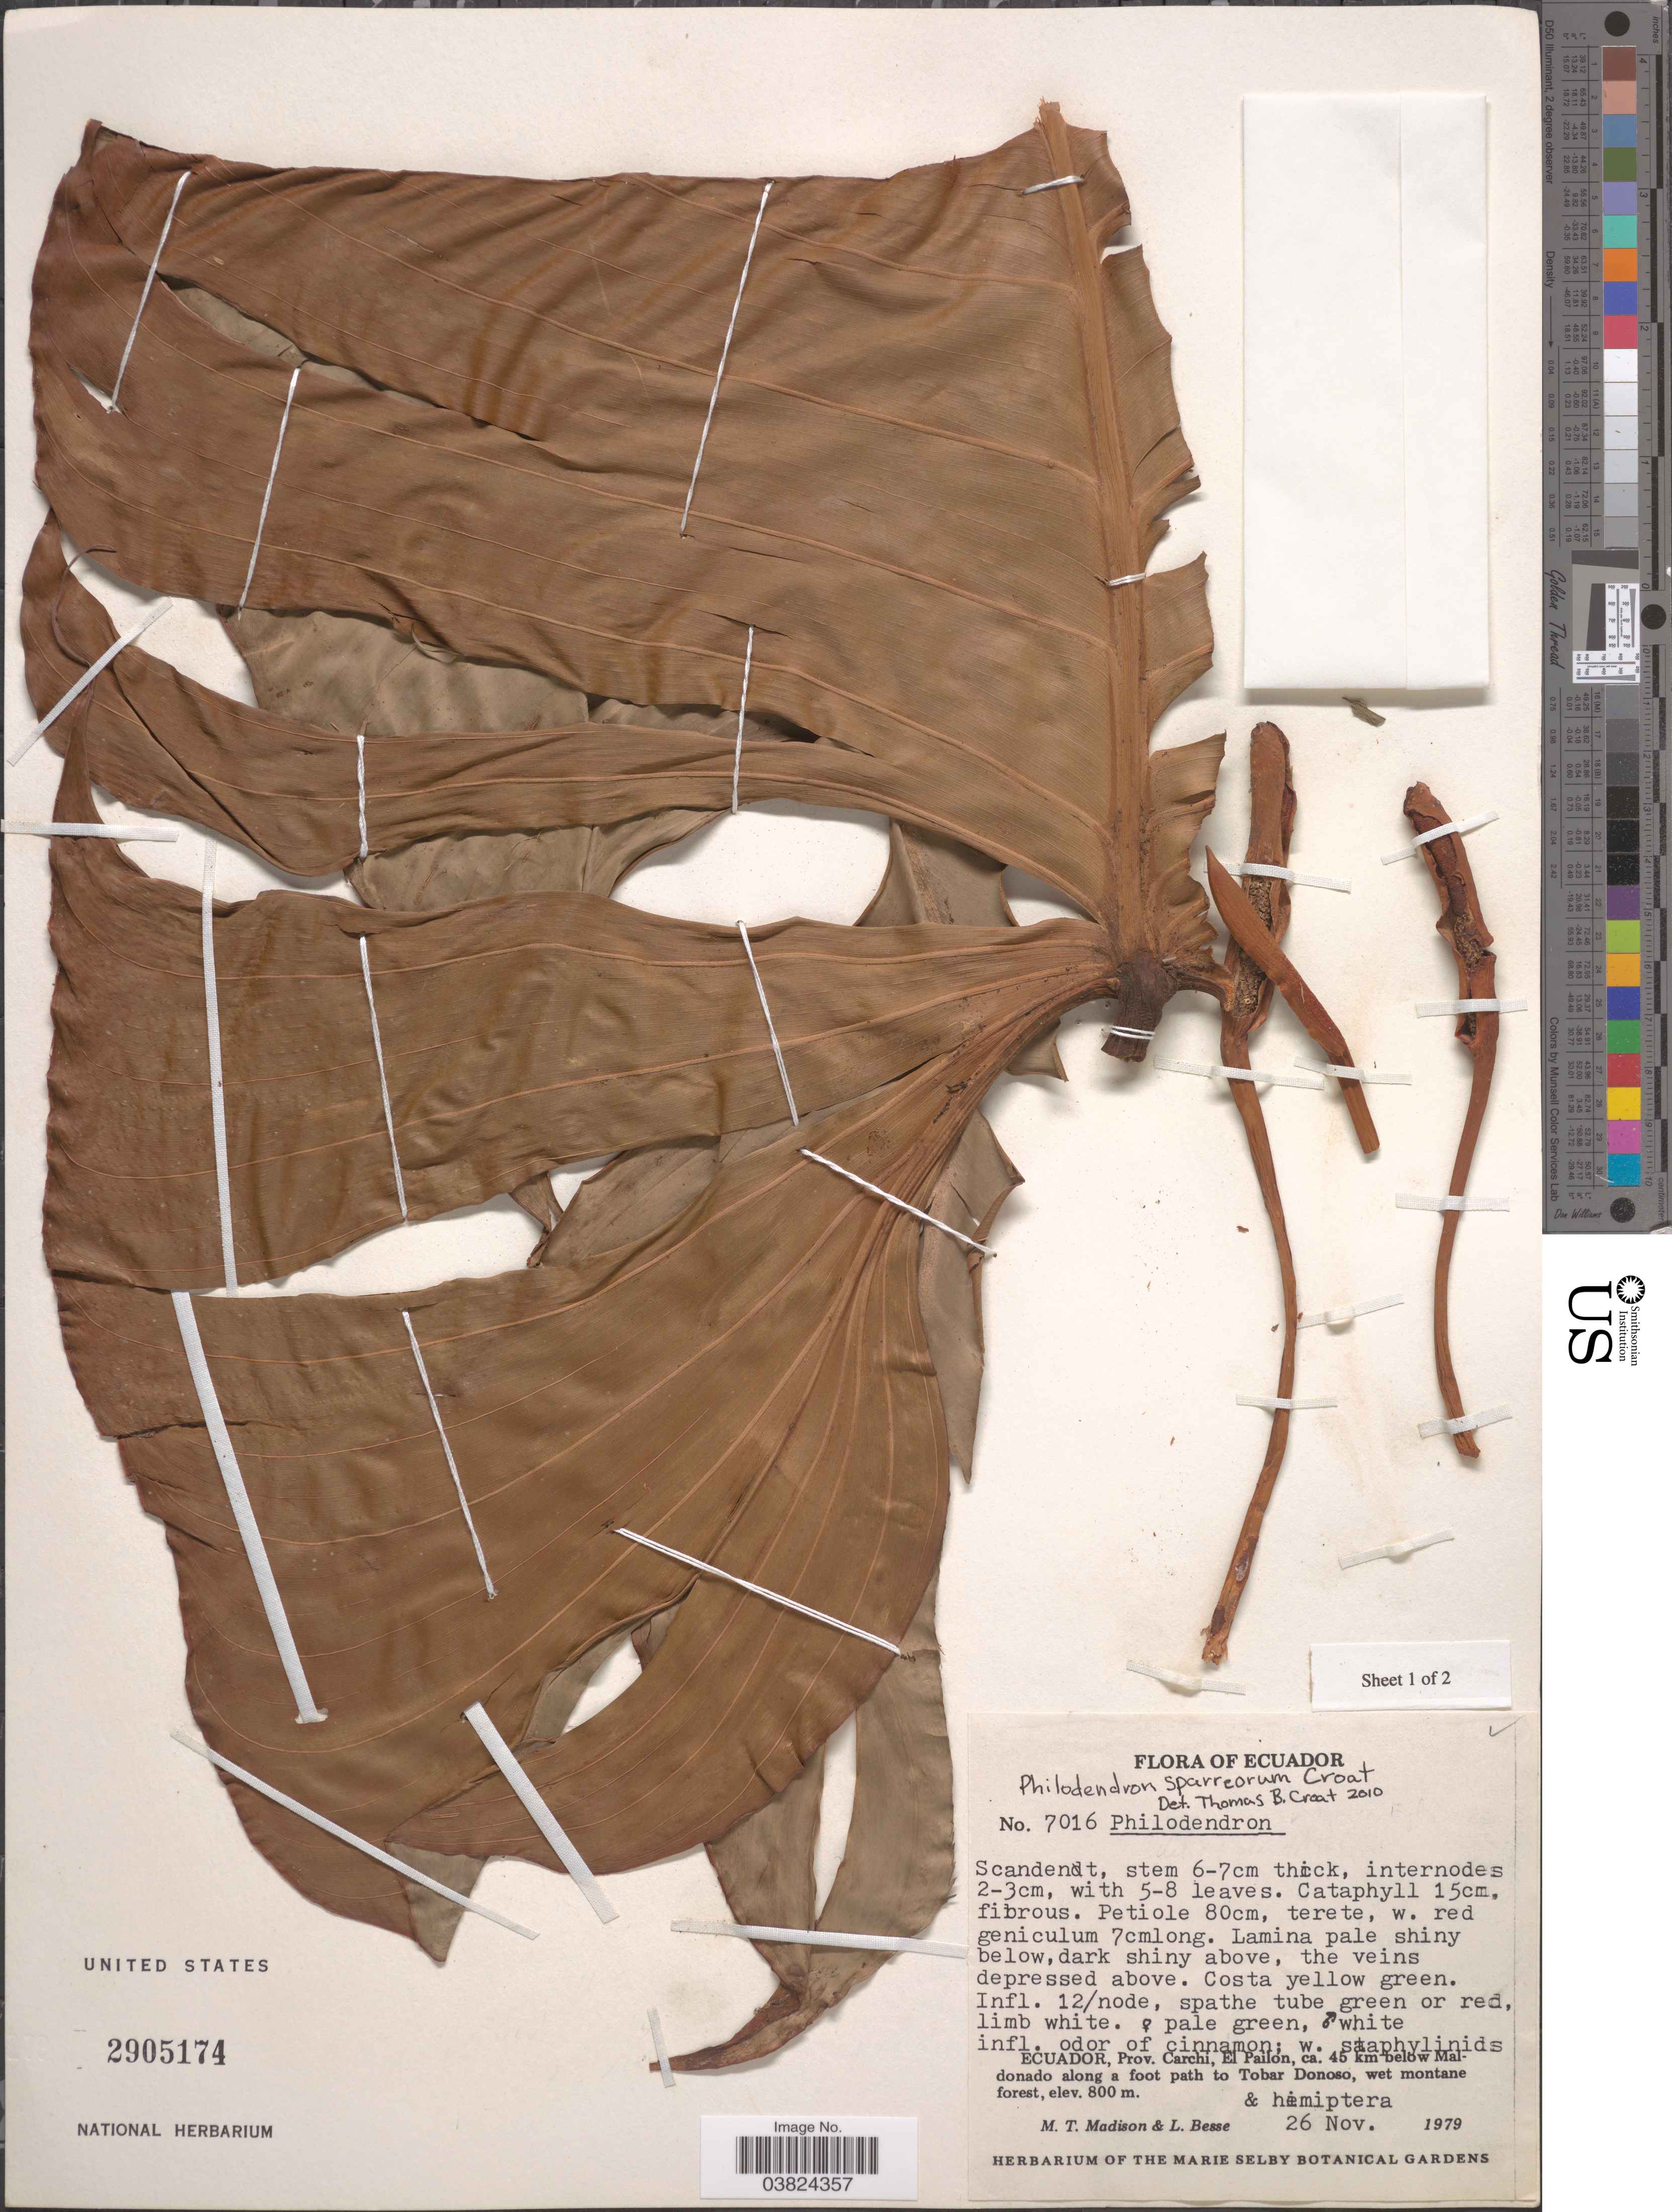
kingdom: Plantae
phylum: Tracheophyta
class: Liliopsida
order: Alismatales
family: Araceae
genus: Philodendron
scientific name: Philodendron sparreorum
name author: Croat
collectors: M. T. Madison & L. Besse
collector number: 7016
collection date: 1979-11-26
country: Ecuador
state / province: Carchi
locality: El Pailon, ca. 45 km below Maldonado, along a foot path to Tobar Donoso.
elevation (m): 800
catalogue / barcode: US 2905174